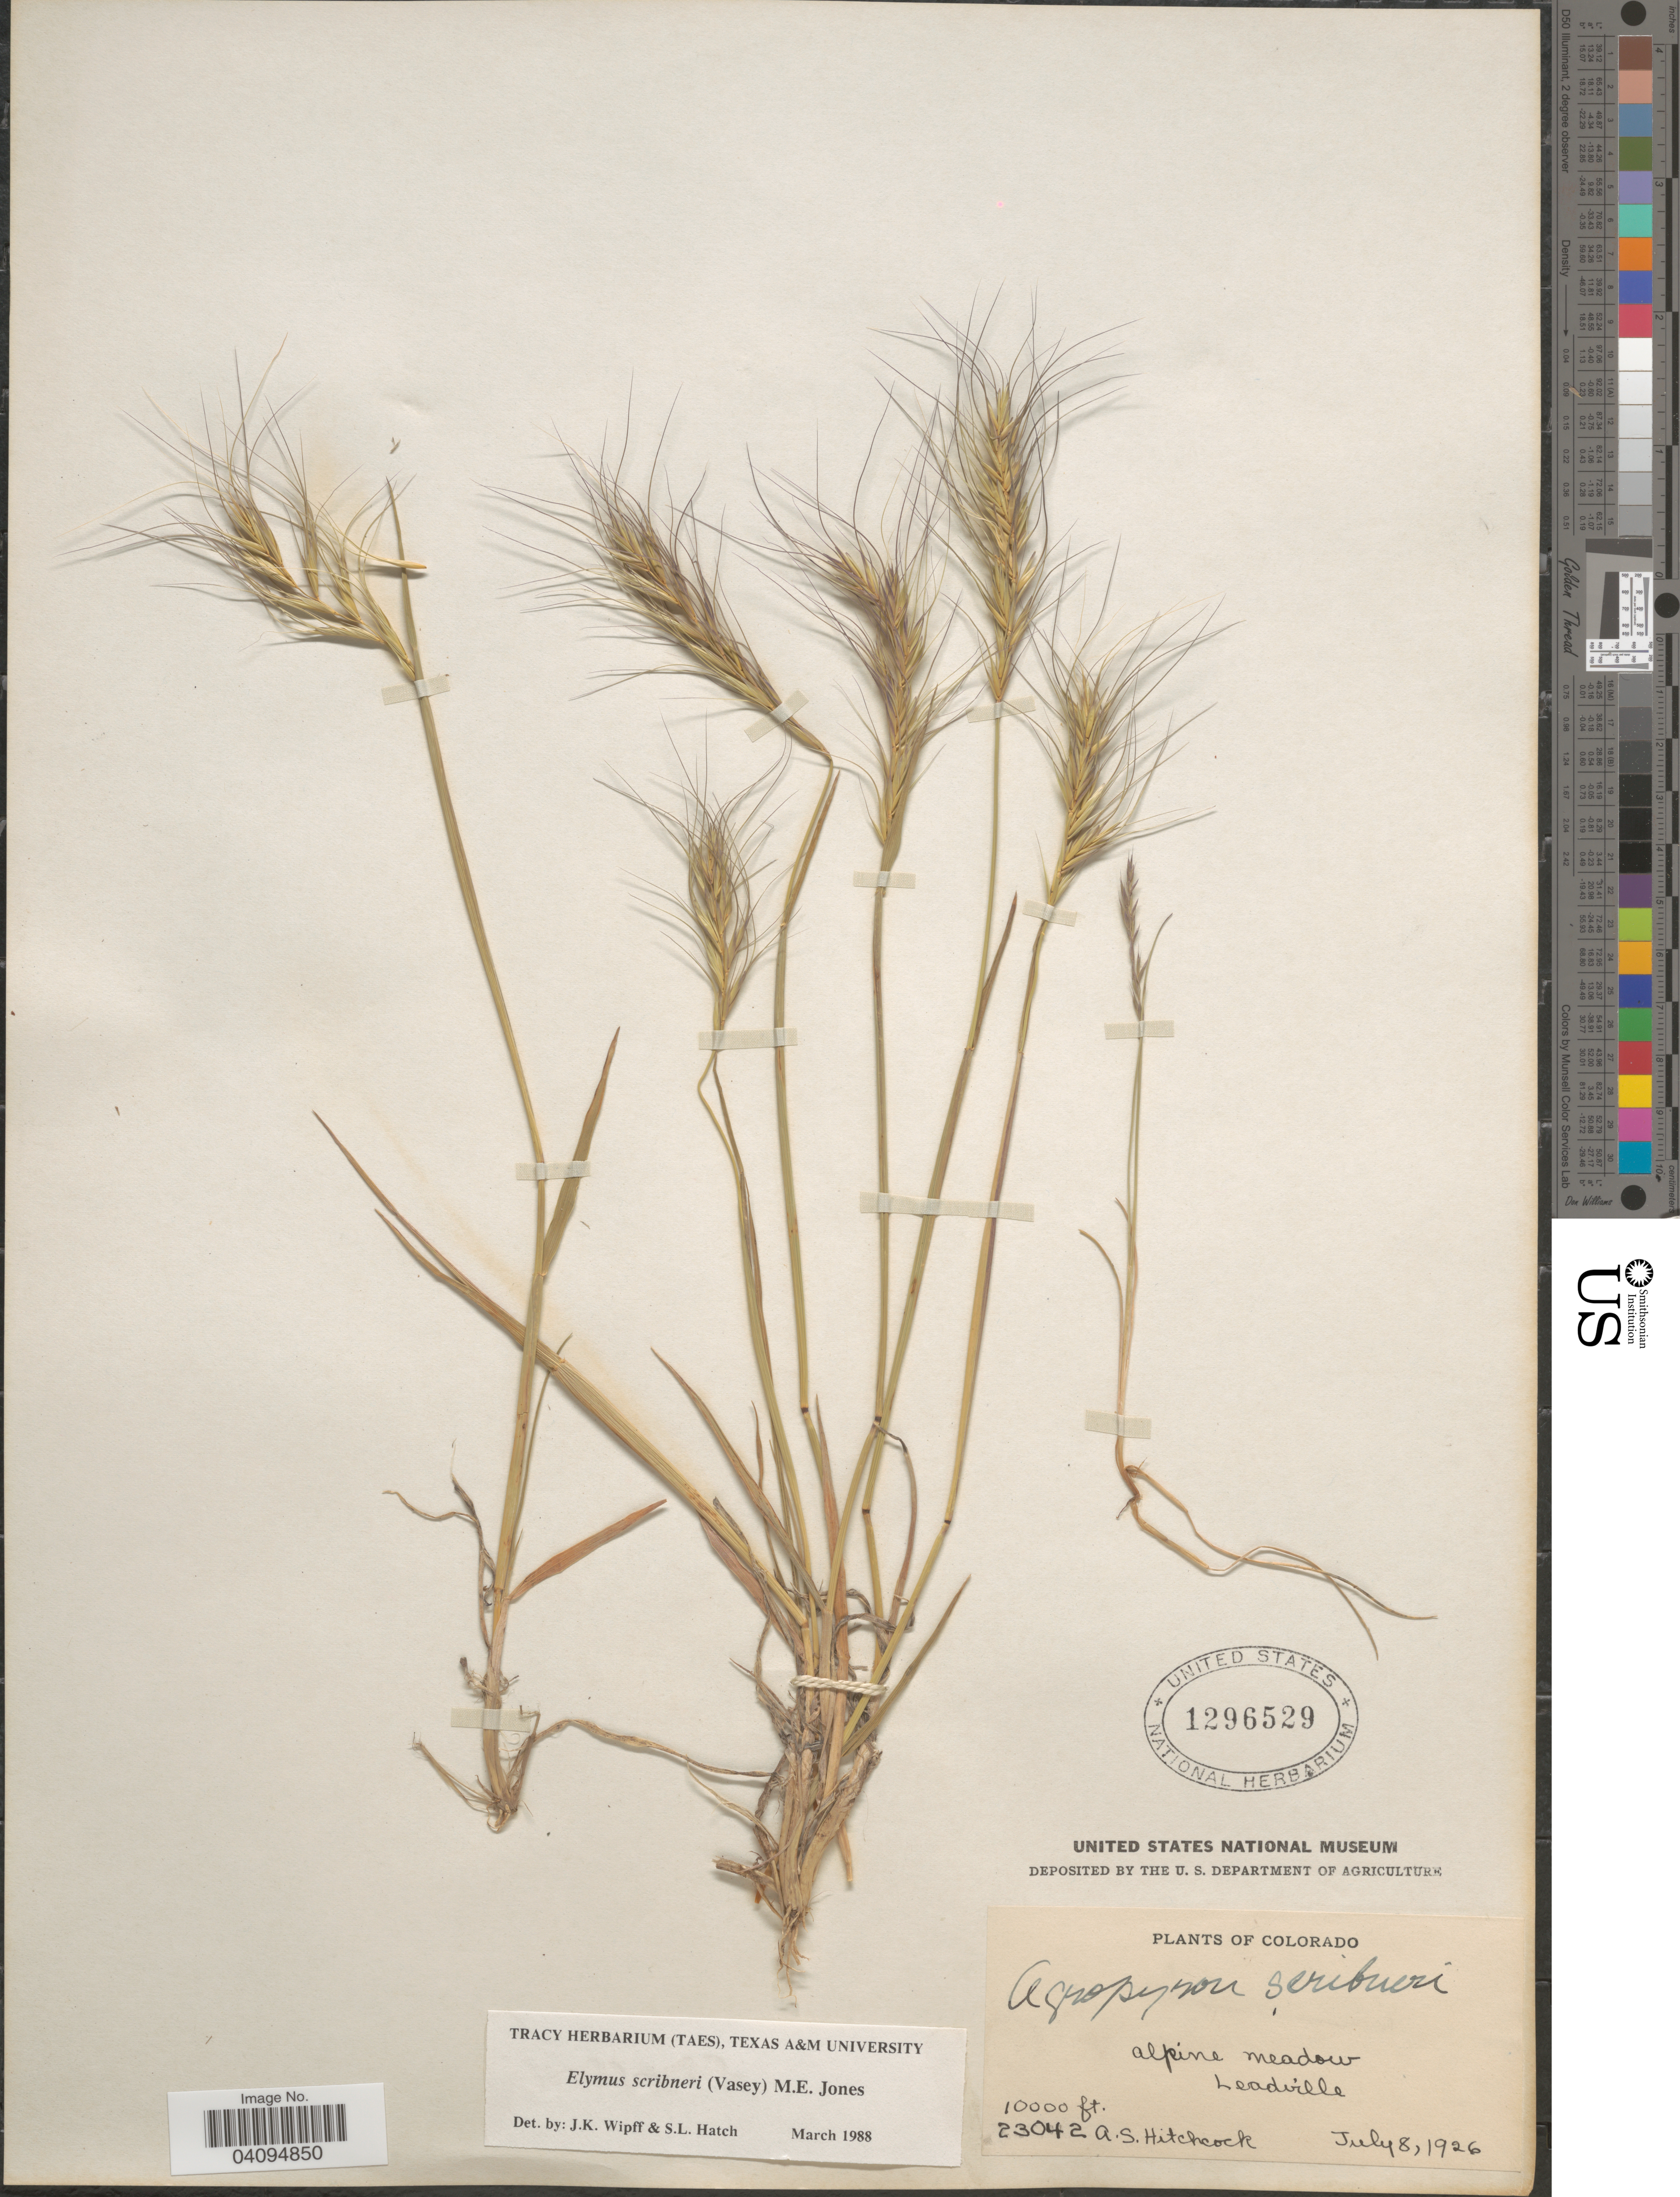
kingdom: Plantae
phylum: Tracheophyta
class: Liliopsida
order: Poales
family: Poaceae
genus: Elymus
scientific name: Elymus scribneri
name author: (Vasey) M.E. Jones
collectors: A. S. Hitchcock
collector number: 23042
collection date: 1926-07-08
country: United States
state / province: Colorado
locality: Alpine meadow. Leadville.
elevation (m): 3048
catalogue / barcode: US 1296529